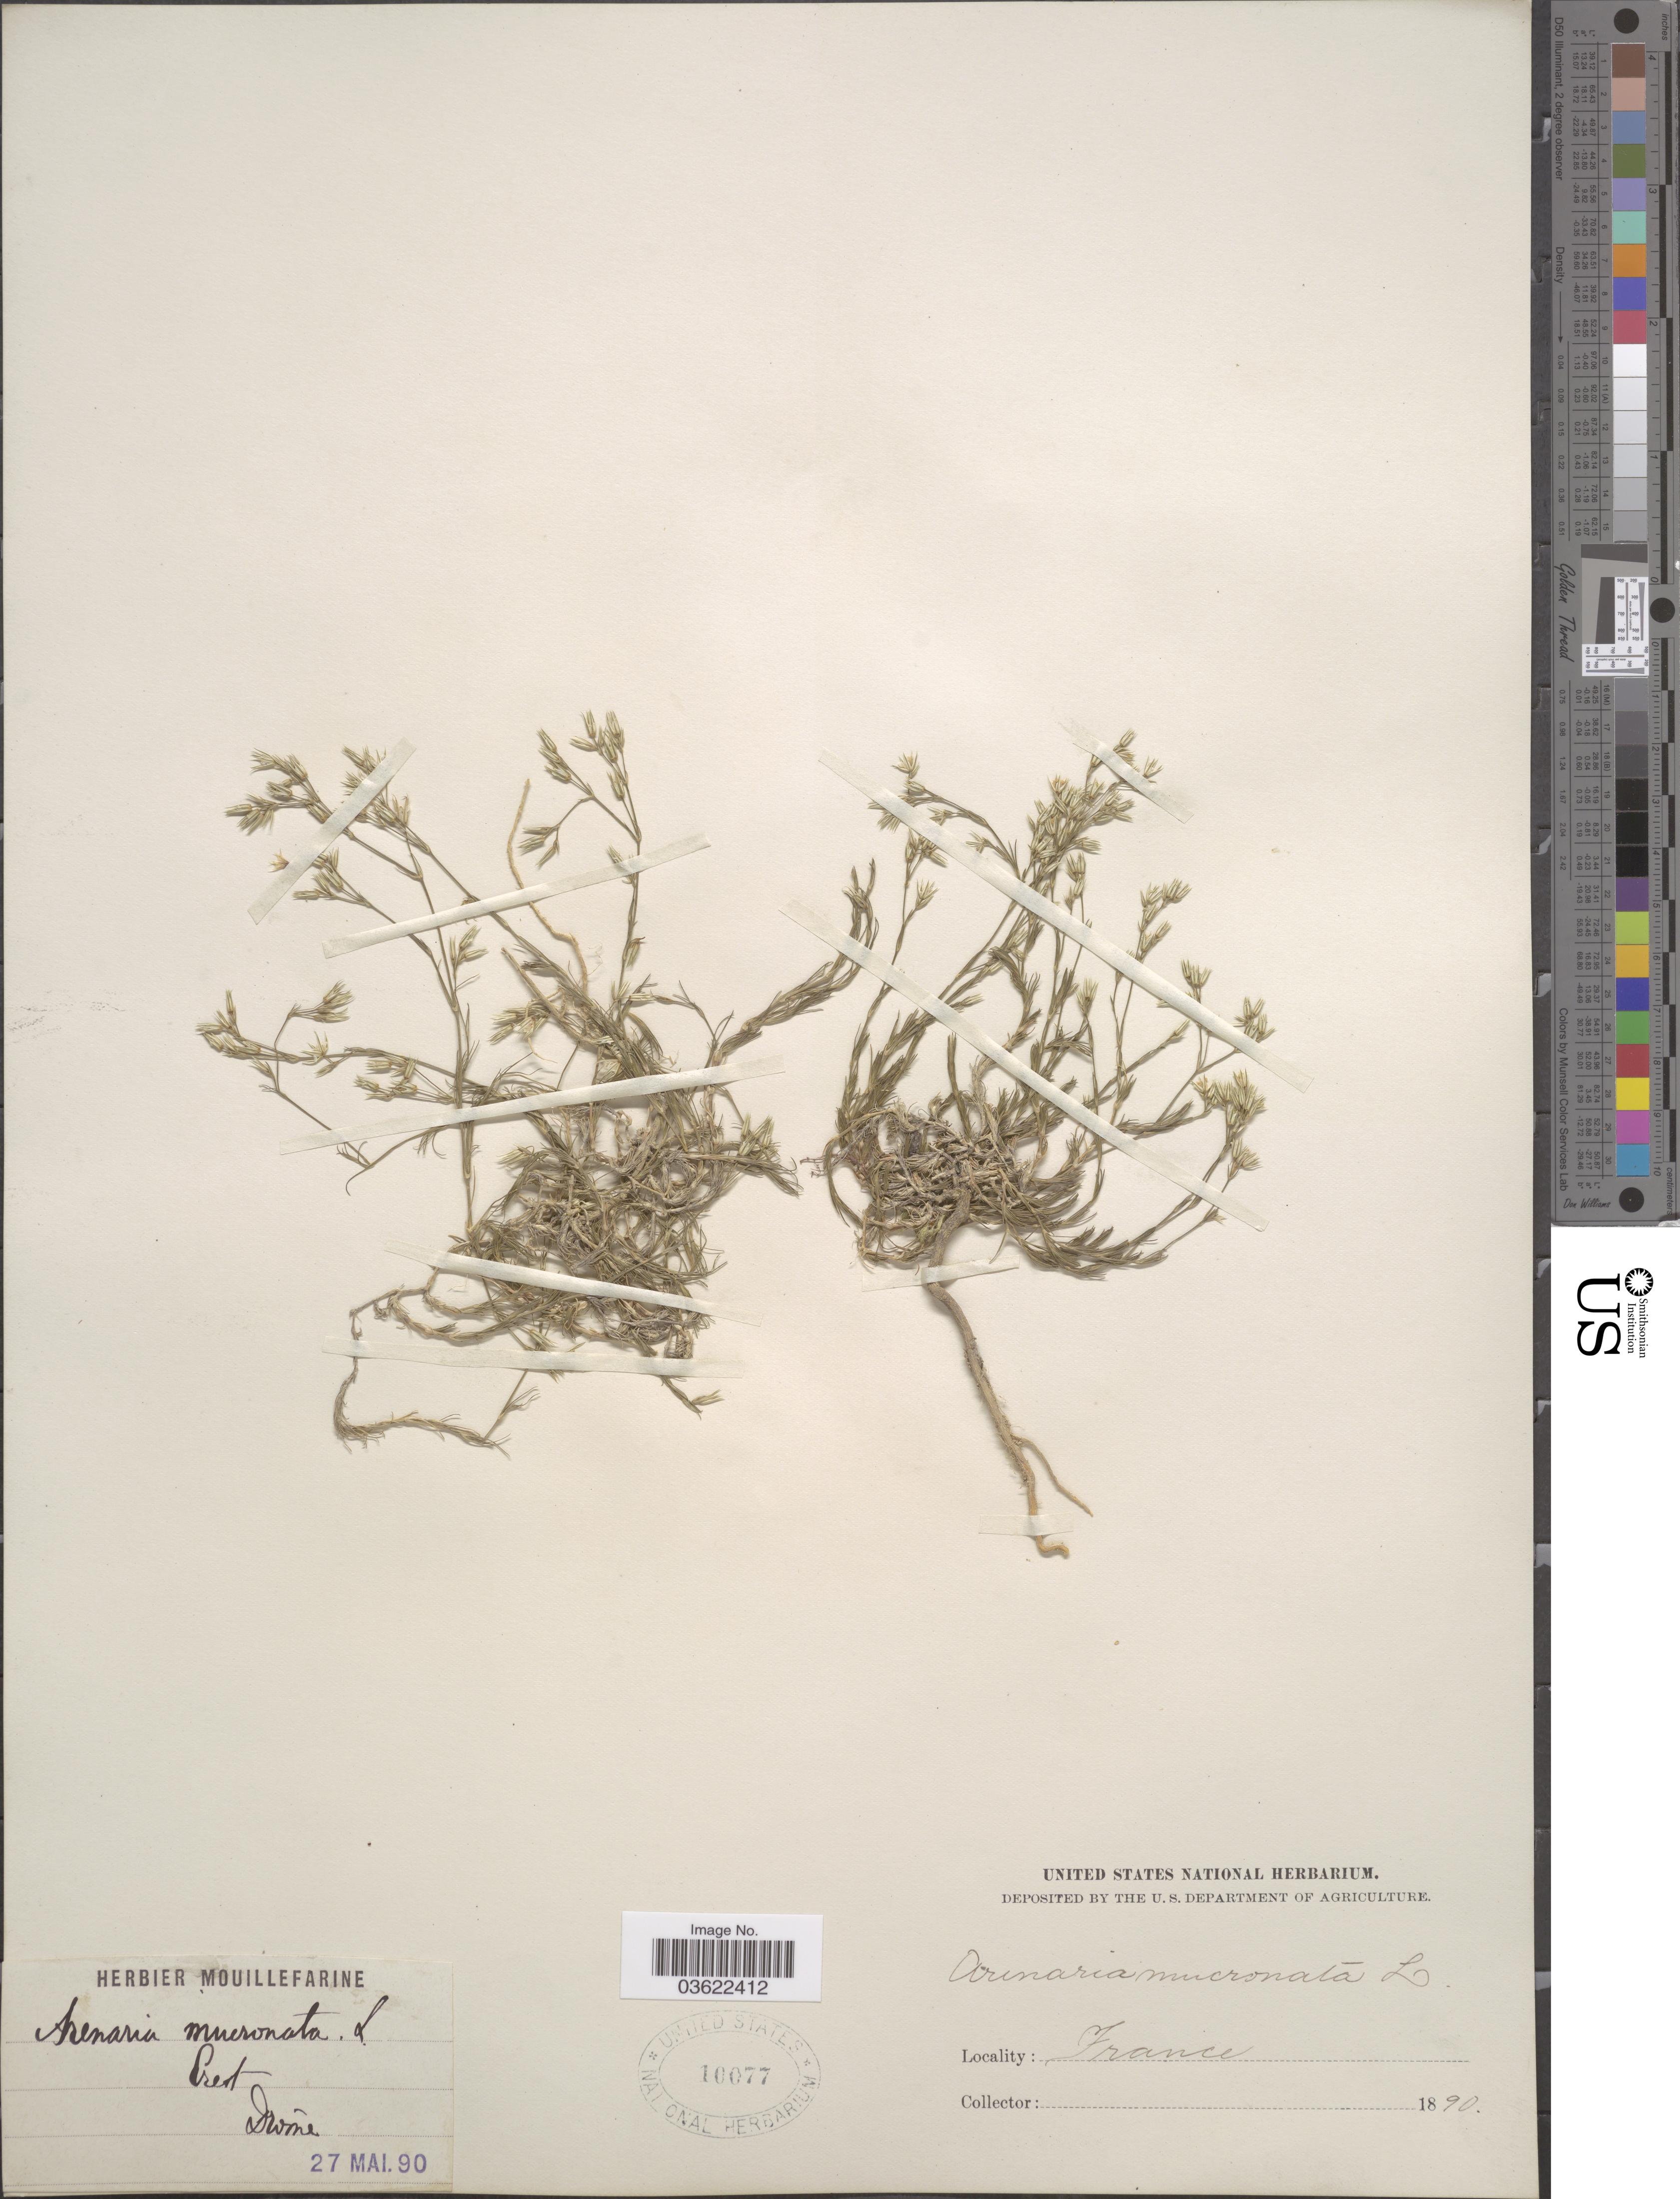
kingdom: Plantae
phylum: Tracheophyta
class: Magnoliopsida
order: Caryophyllales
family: Caryophyllaceae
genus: Arenaria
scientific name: Arenaria mucronata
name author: L.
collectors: ex herb. Mouillefarine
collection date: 1890-05-27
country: France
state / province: Auvergne-Rhône-Alpes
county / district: Drôme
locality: Crest. Drome.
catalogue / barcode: US 10077